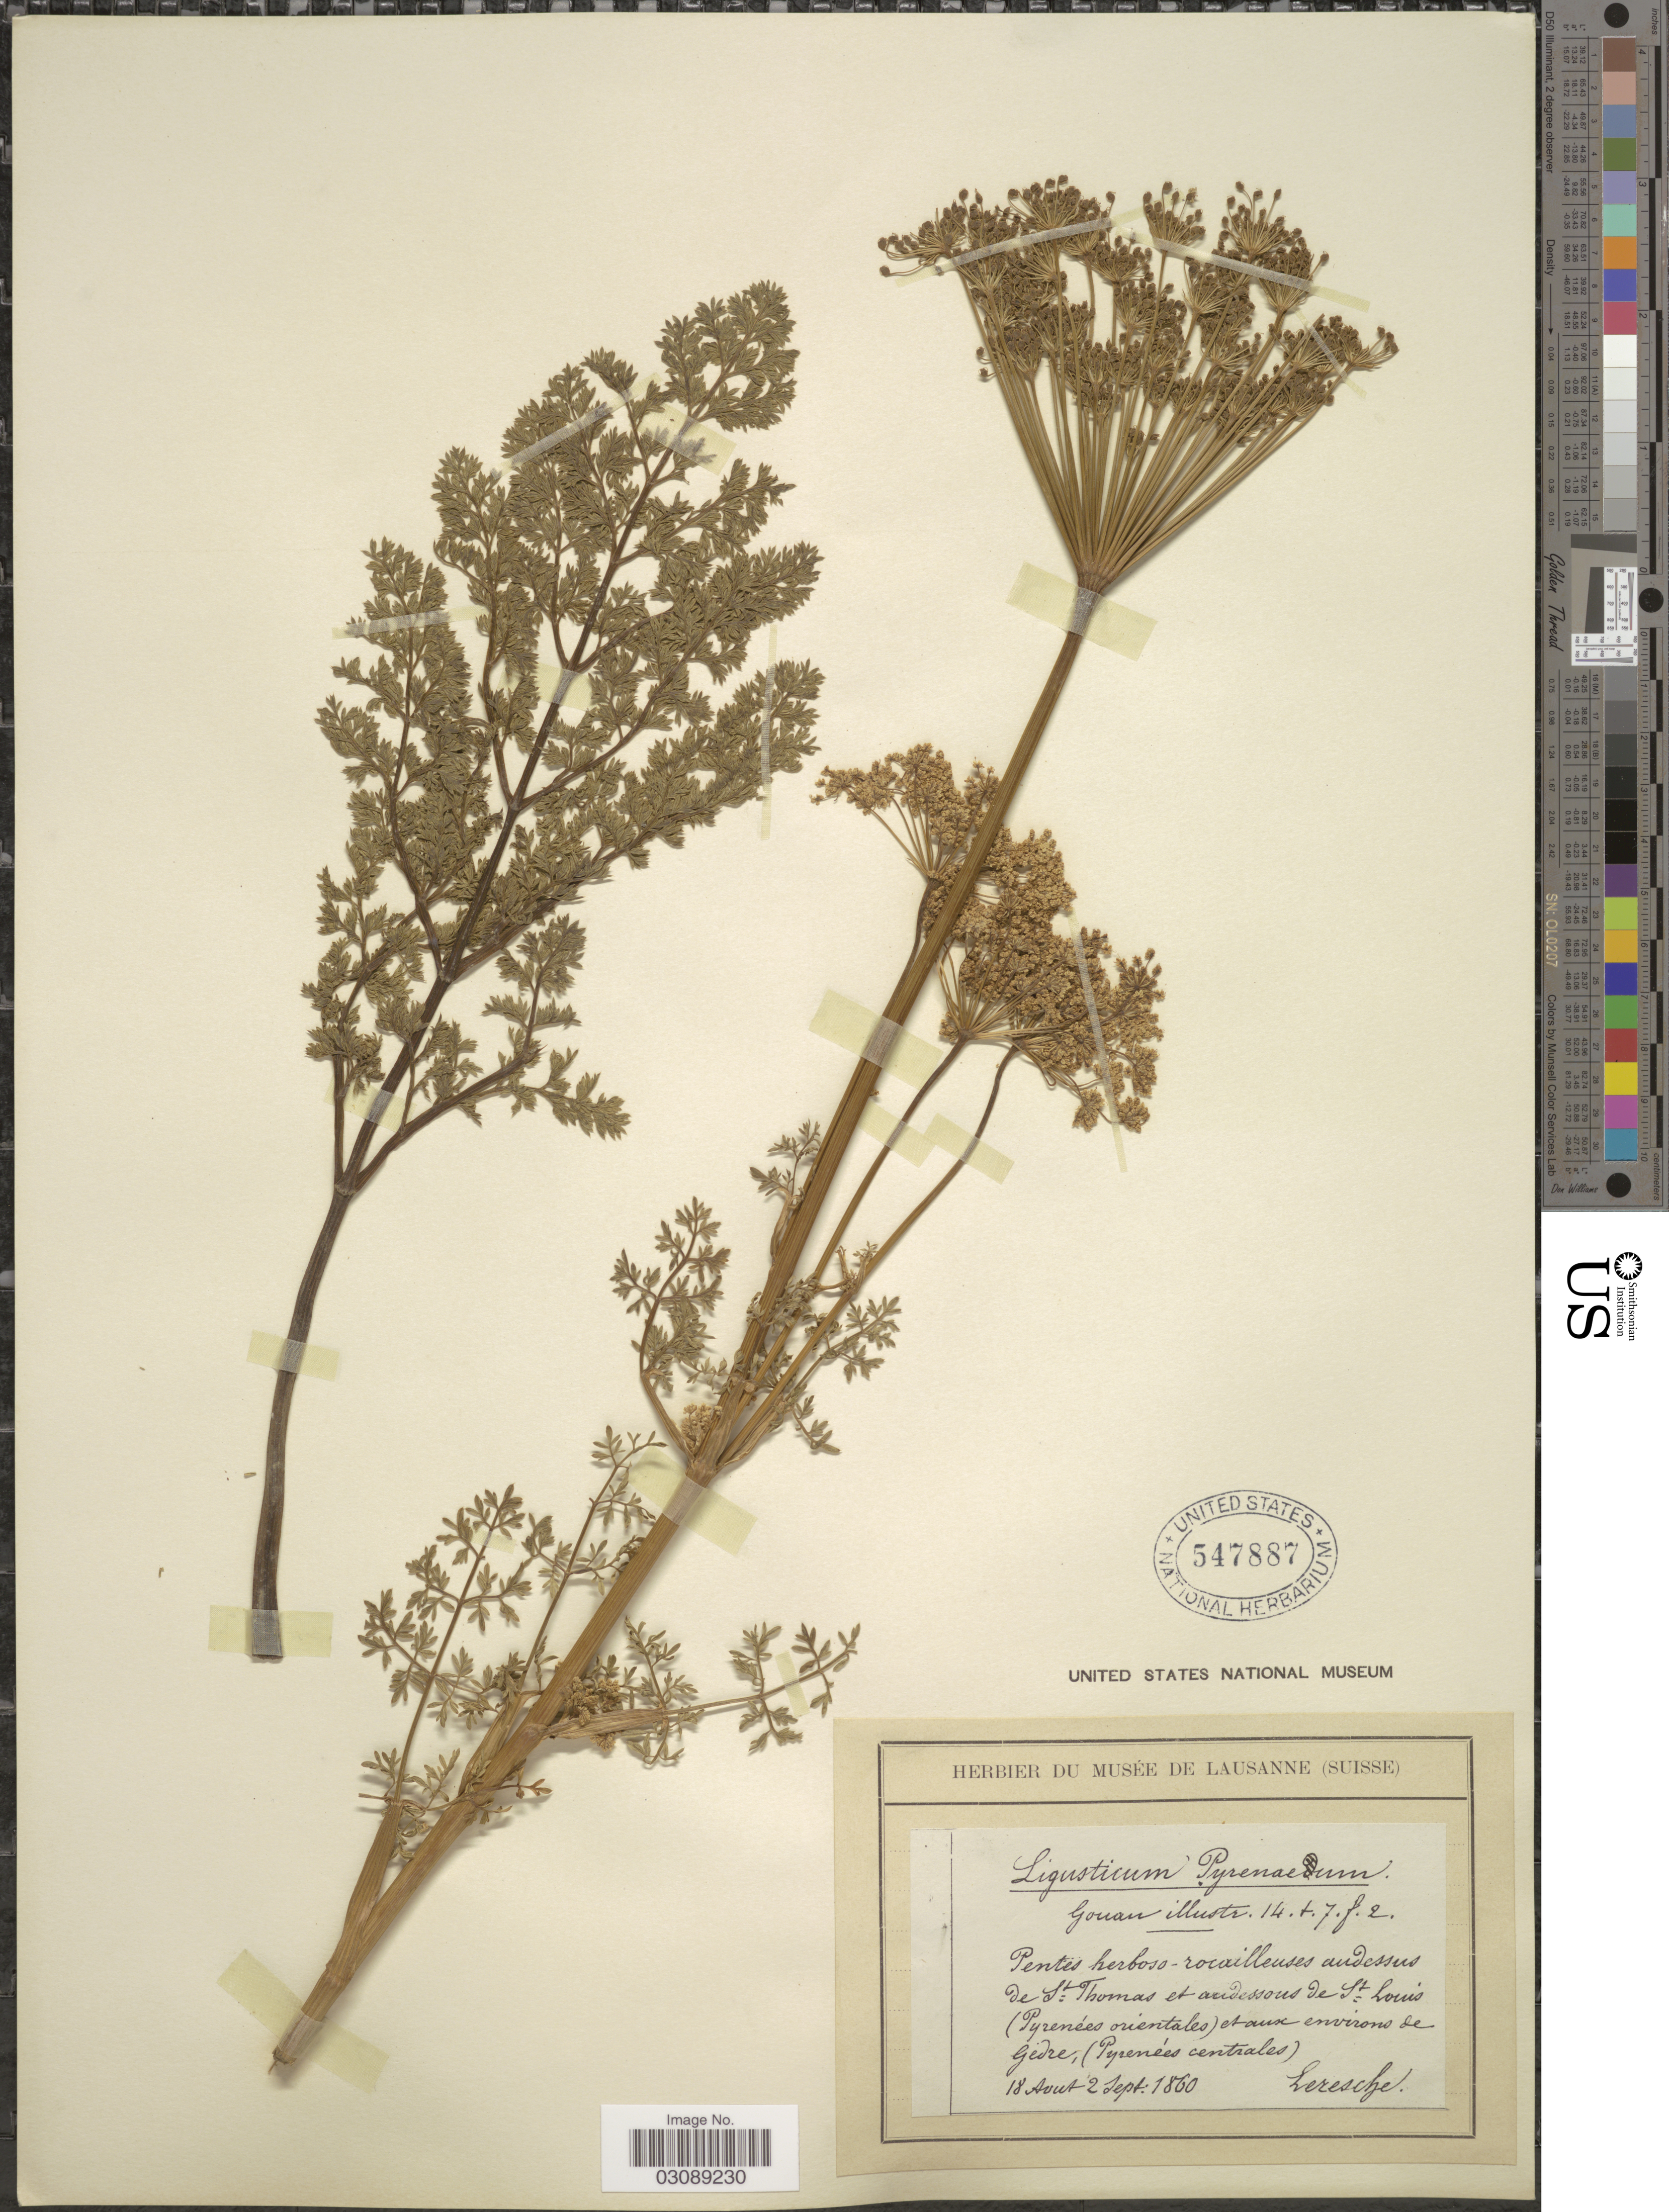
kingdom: Plantae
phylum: Tracheophyta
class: Magnoliopsida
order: Apiales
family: Apiaceae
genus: Ligusticum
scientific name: Ligusticum pyrenaicum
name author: Gouan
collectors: Leresche, --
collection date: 1860-08-18/1860-09-02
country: France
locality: Pentes herboso-rocailleuses andessus de St Thomas et andessons de St Louis (Pyrénées orientales) etanse [interpreted] environs de Gedre, (Pyrenées centrales).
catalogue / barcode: US 547887